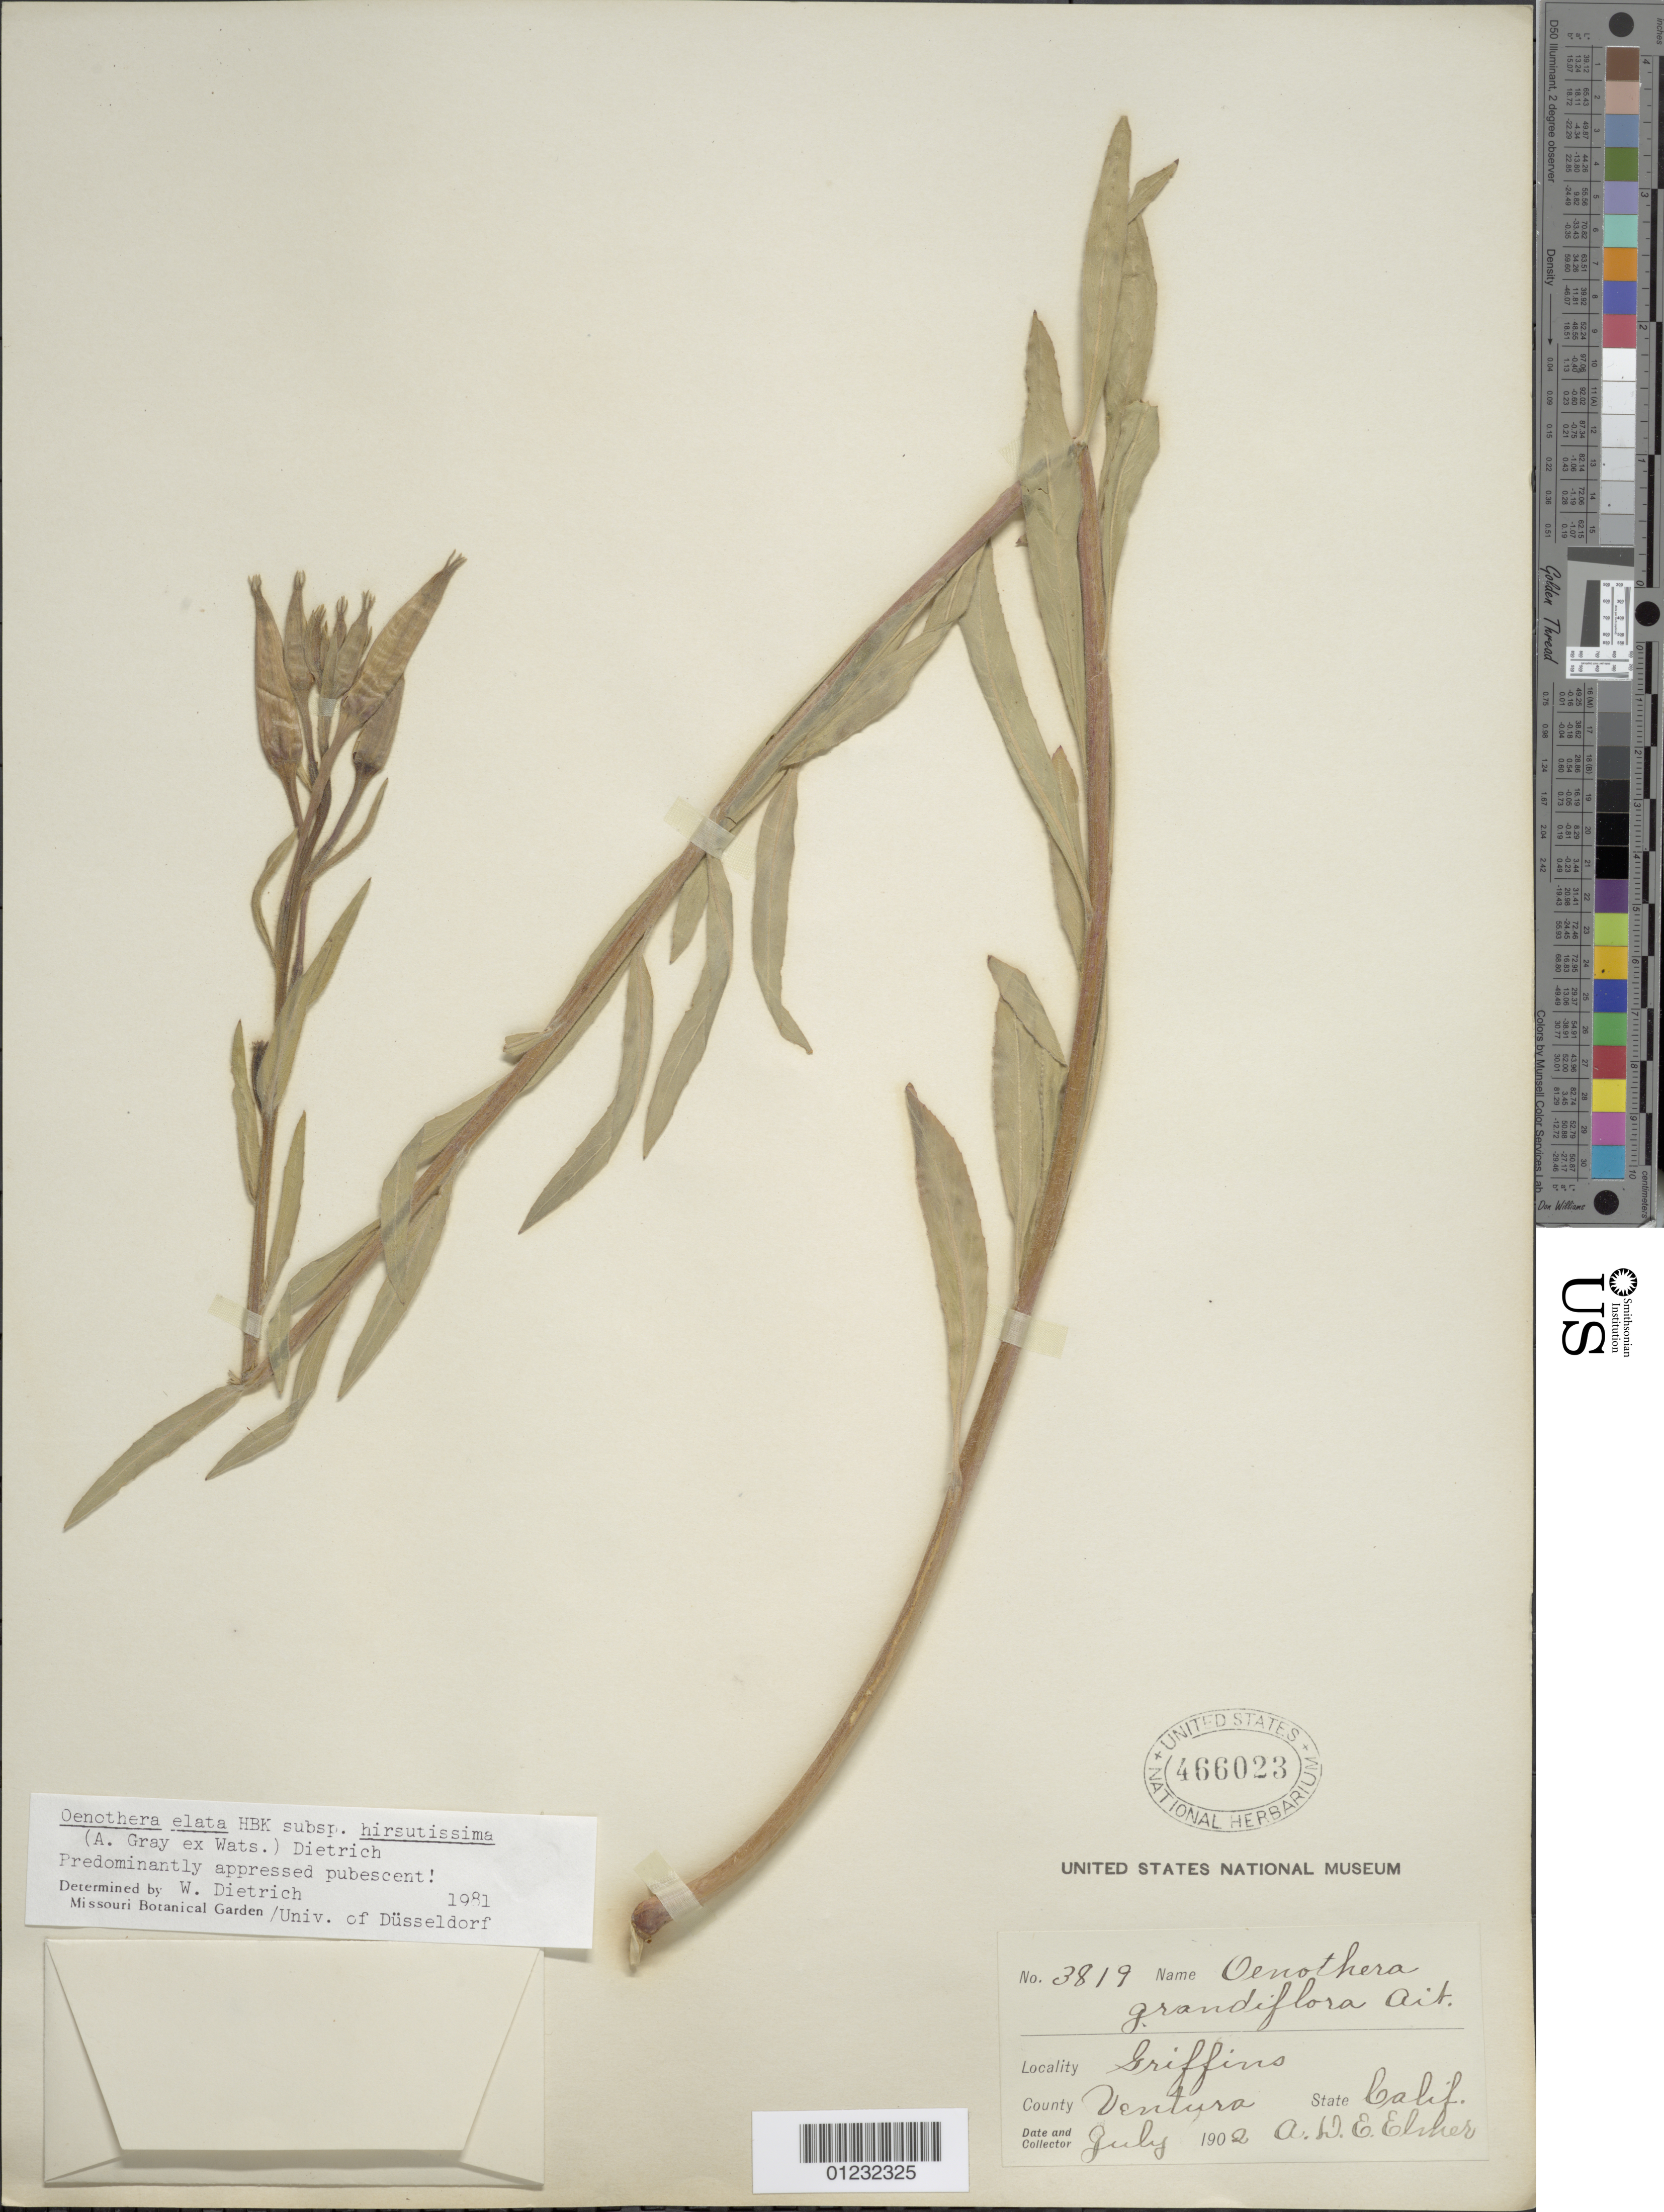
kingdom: Plantae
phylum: Tracheophyta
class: Magnoliopsida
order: Myrtales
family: Onagraceae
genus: Oenothera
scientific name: Oenothera elata subsp. hirsutissima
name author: (A. Gray ex S. Watson) W. Dietr.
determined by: Dietrich, W.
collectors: A. D. E. Elmer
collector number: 3819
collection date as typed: Jul 1902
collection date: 1902-07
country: United States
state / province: California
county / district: Ventura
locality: Griffins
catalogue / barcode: US 466023